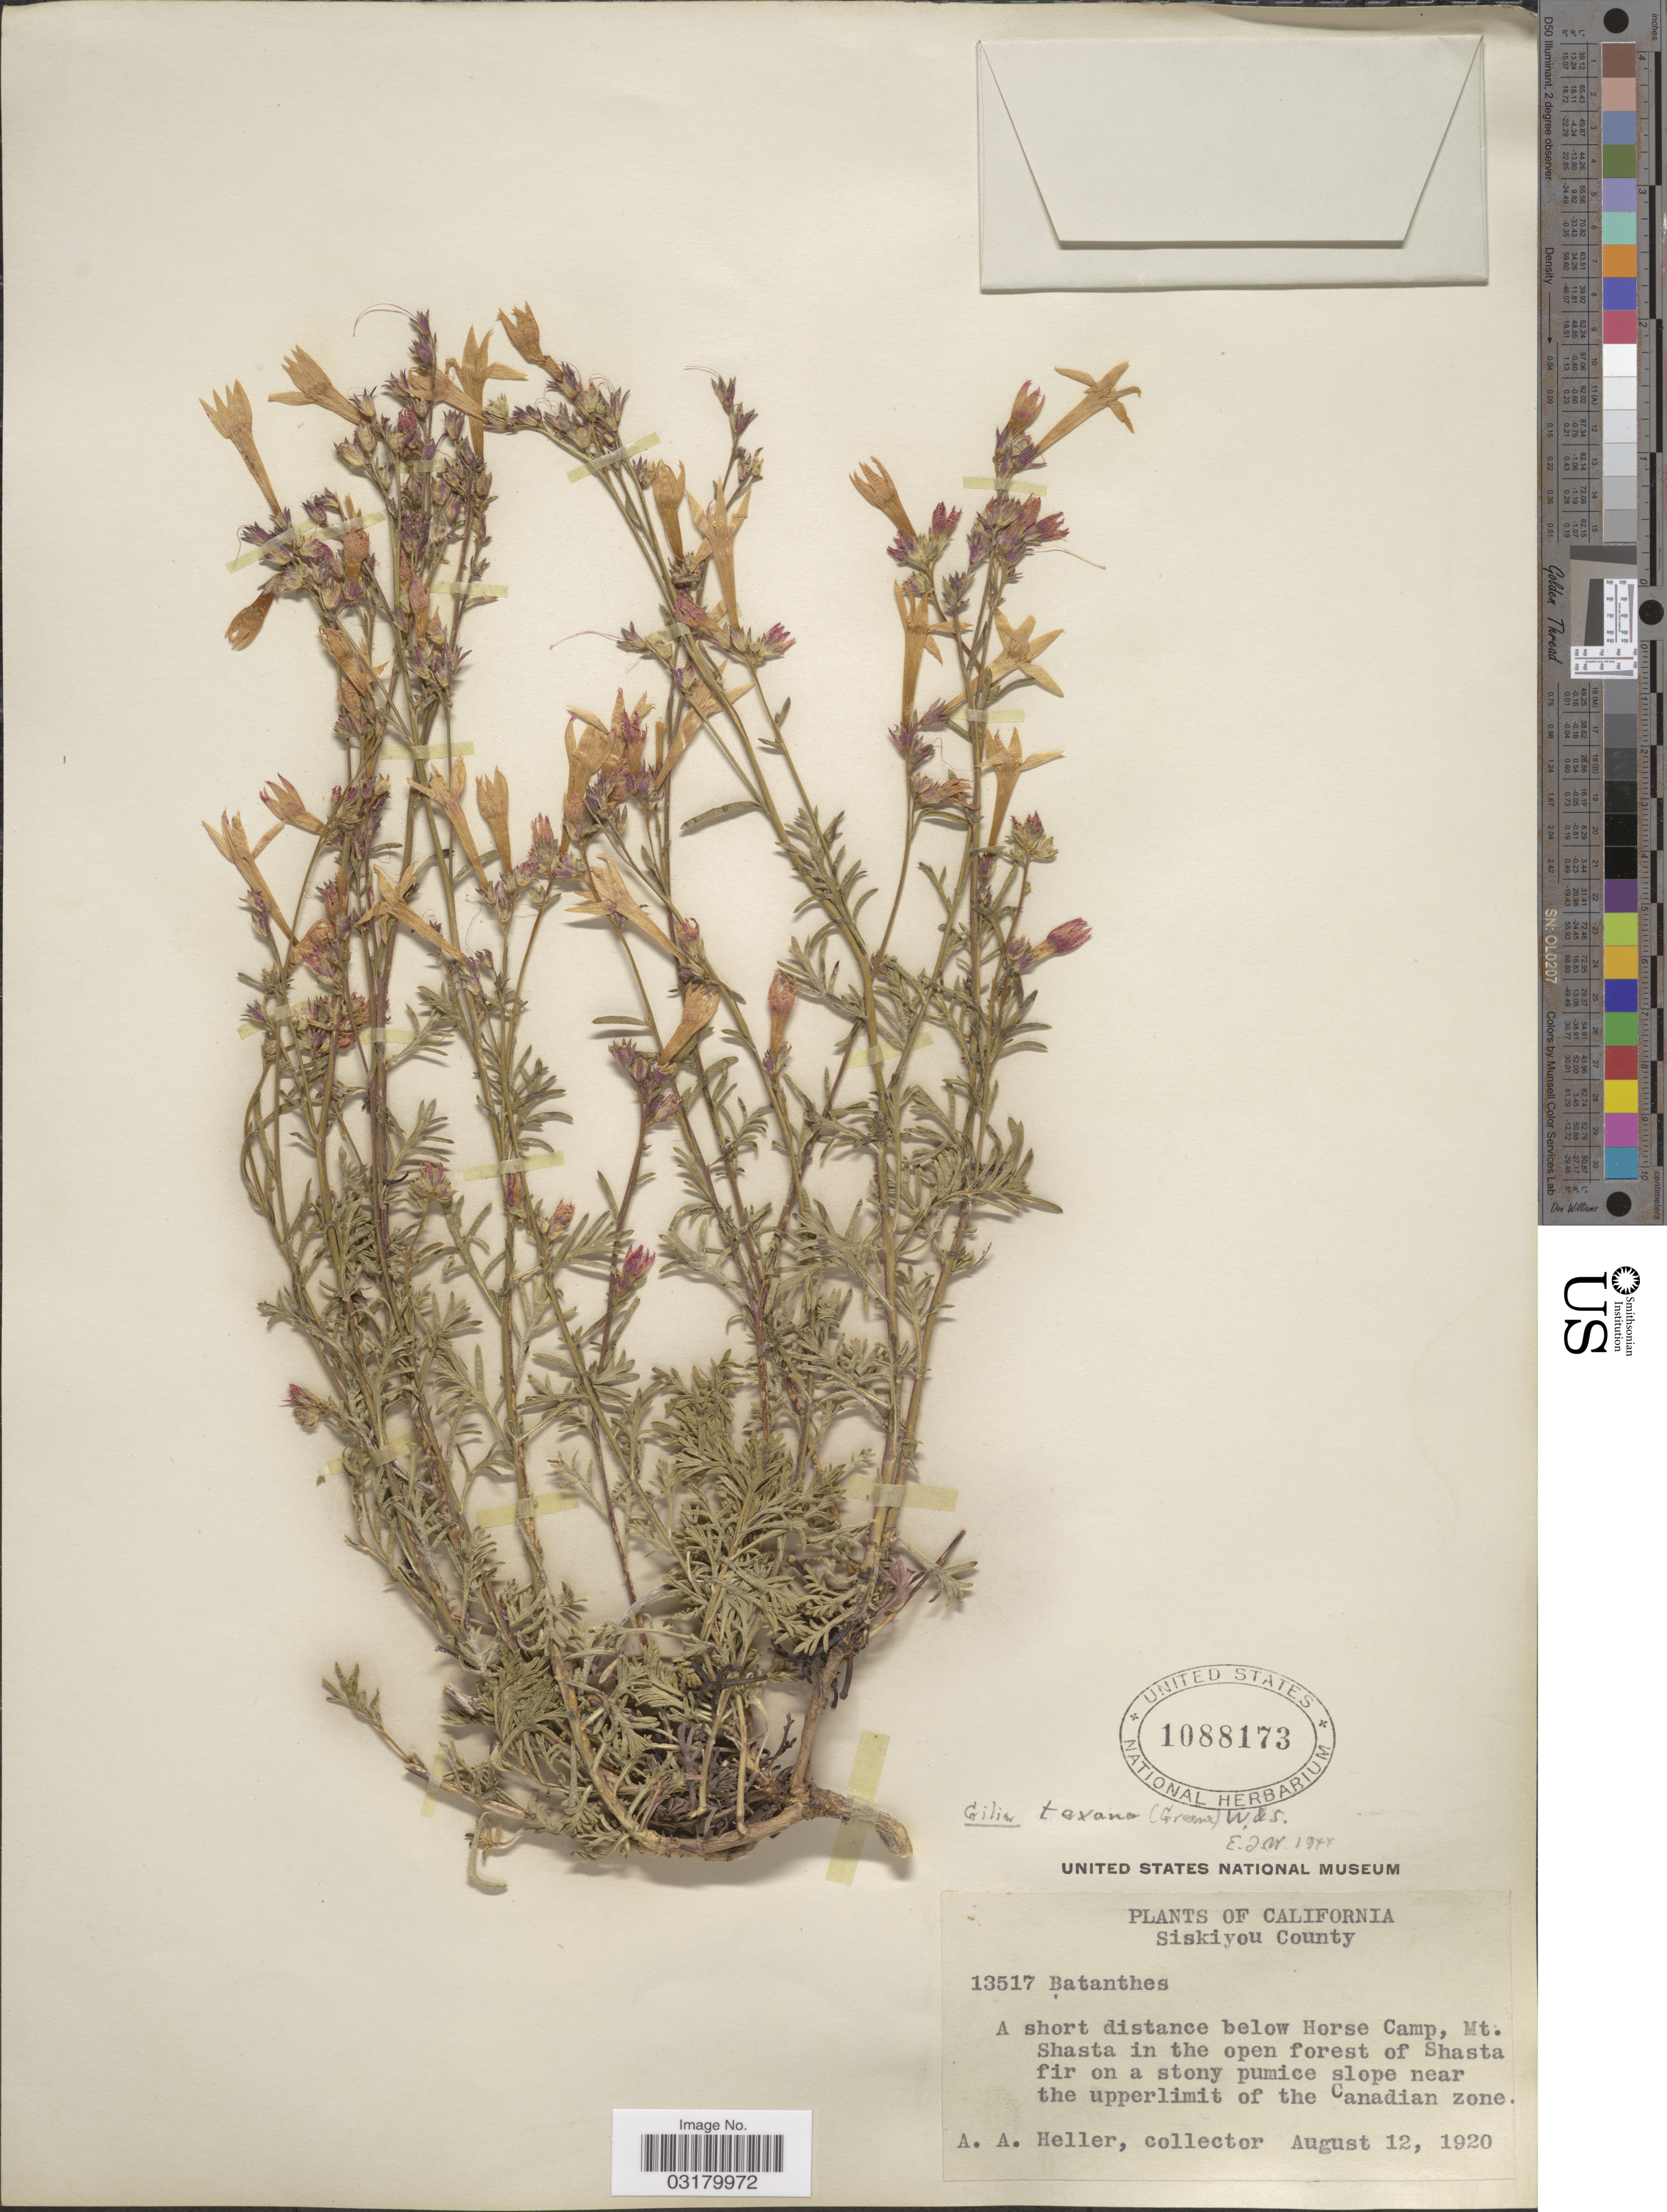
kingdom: Plantae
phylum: Tracheophyta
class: Magnoliopsida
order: Ericales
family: Polemoniaceae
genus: Ipomopsis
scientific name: Ipomopsis aggregata subsp. formosissima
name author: (Greene) Wherry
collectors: A. A. Heller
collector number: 13517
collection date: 1920-08-12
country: United States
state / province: California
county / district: Siskiyou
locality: Siskiyou County. A short distance below Horse Camp, Mt. Shasta in the open forest of Shasta fir on a stony pumice slope near the upperlimit of the Canadian zone.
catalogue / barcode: US 1088173